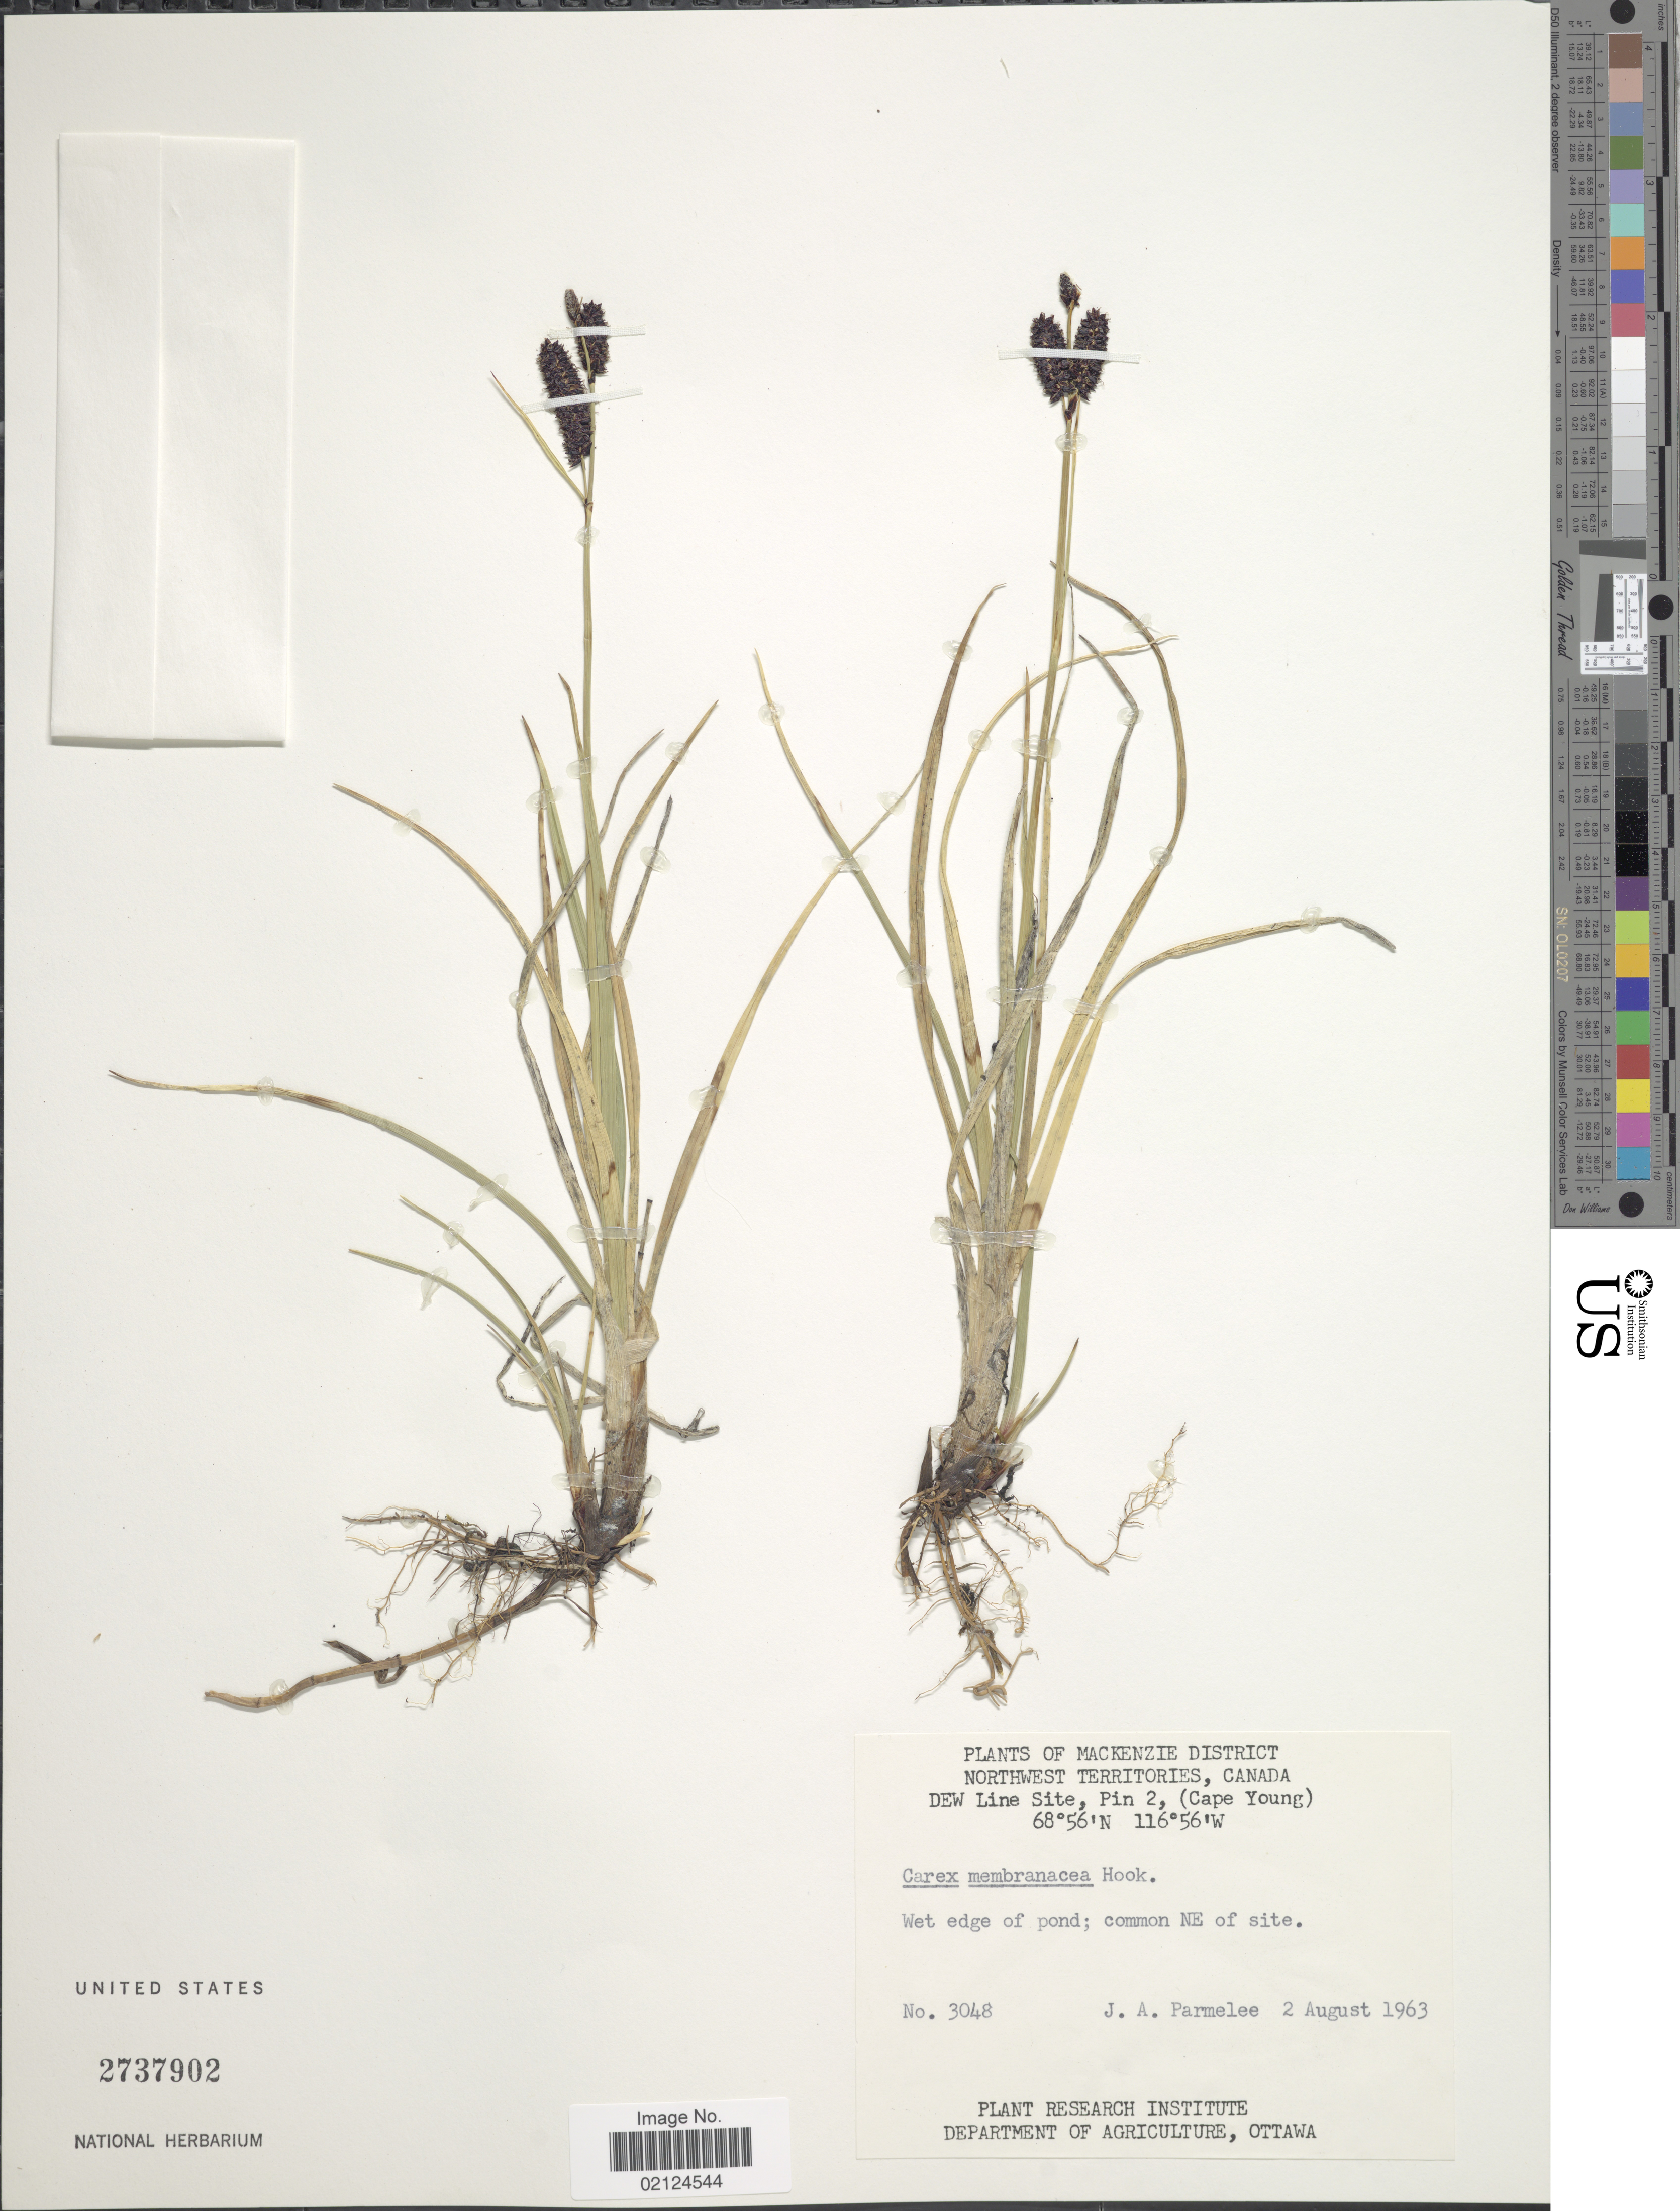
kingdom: Plantae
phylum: Tracheophyta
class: Liliopsida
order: Poales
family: Cyperaceae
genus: Carex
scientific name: Carex membranacea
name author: Hook.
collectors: J. A. Parmelee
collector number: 3048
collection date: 1963-08-02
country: Canada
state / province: Northwest Territories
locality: Mackenzie District, DEW Line Site, Pin 2, (Cape Young). Common NE of site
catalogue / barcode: US 2737902